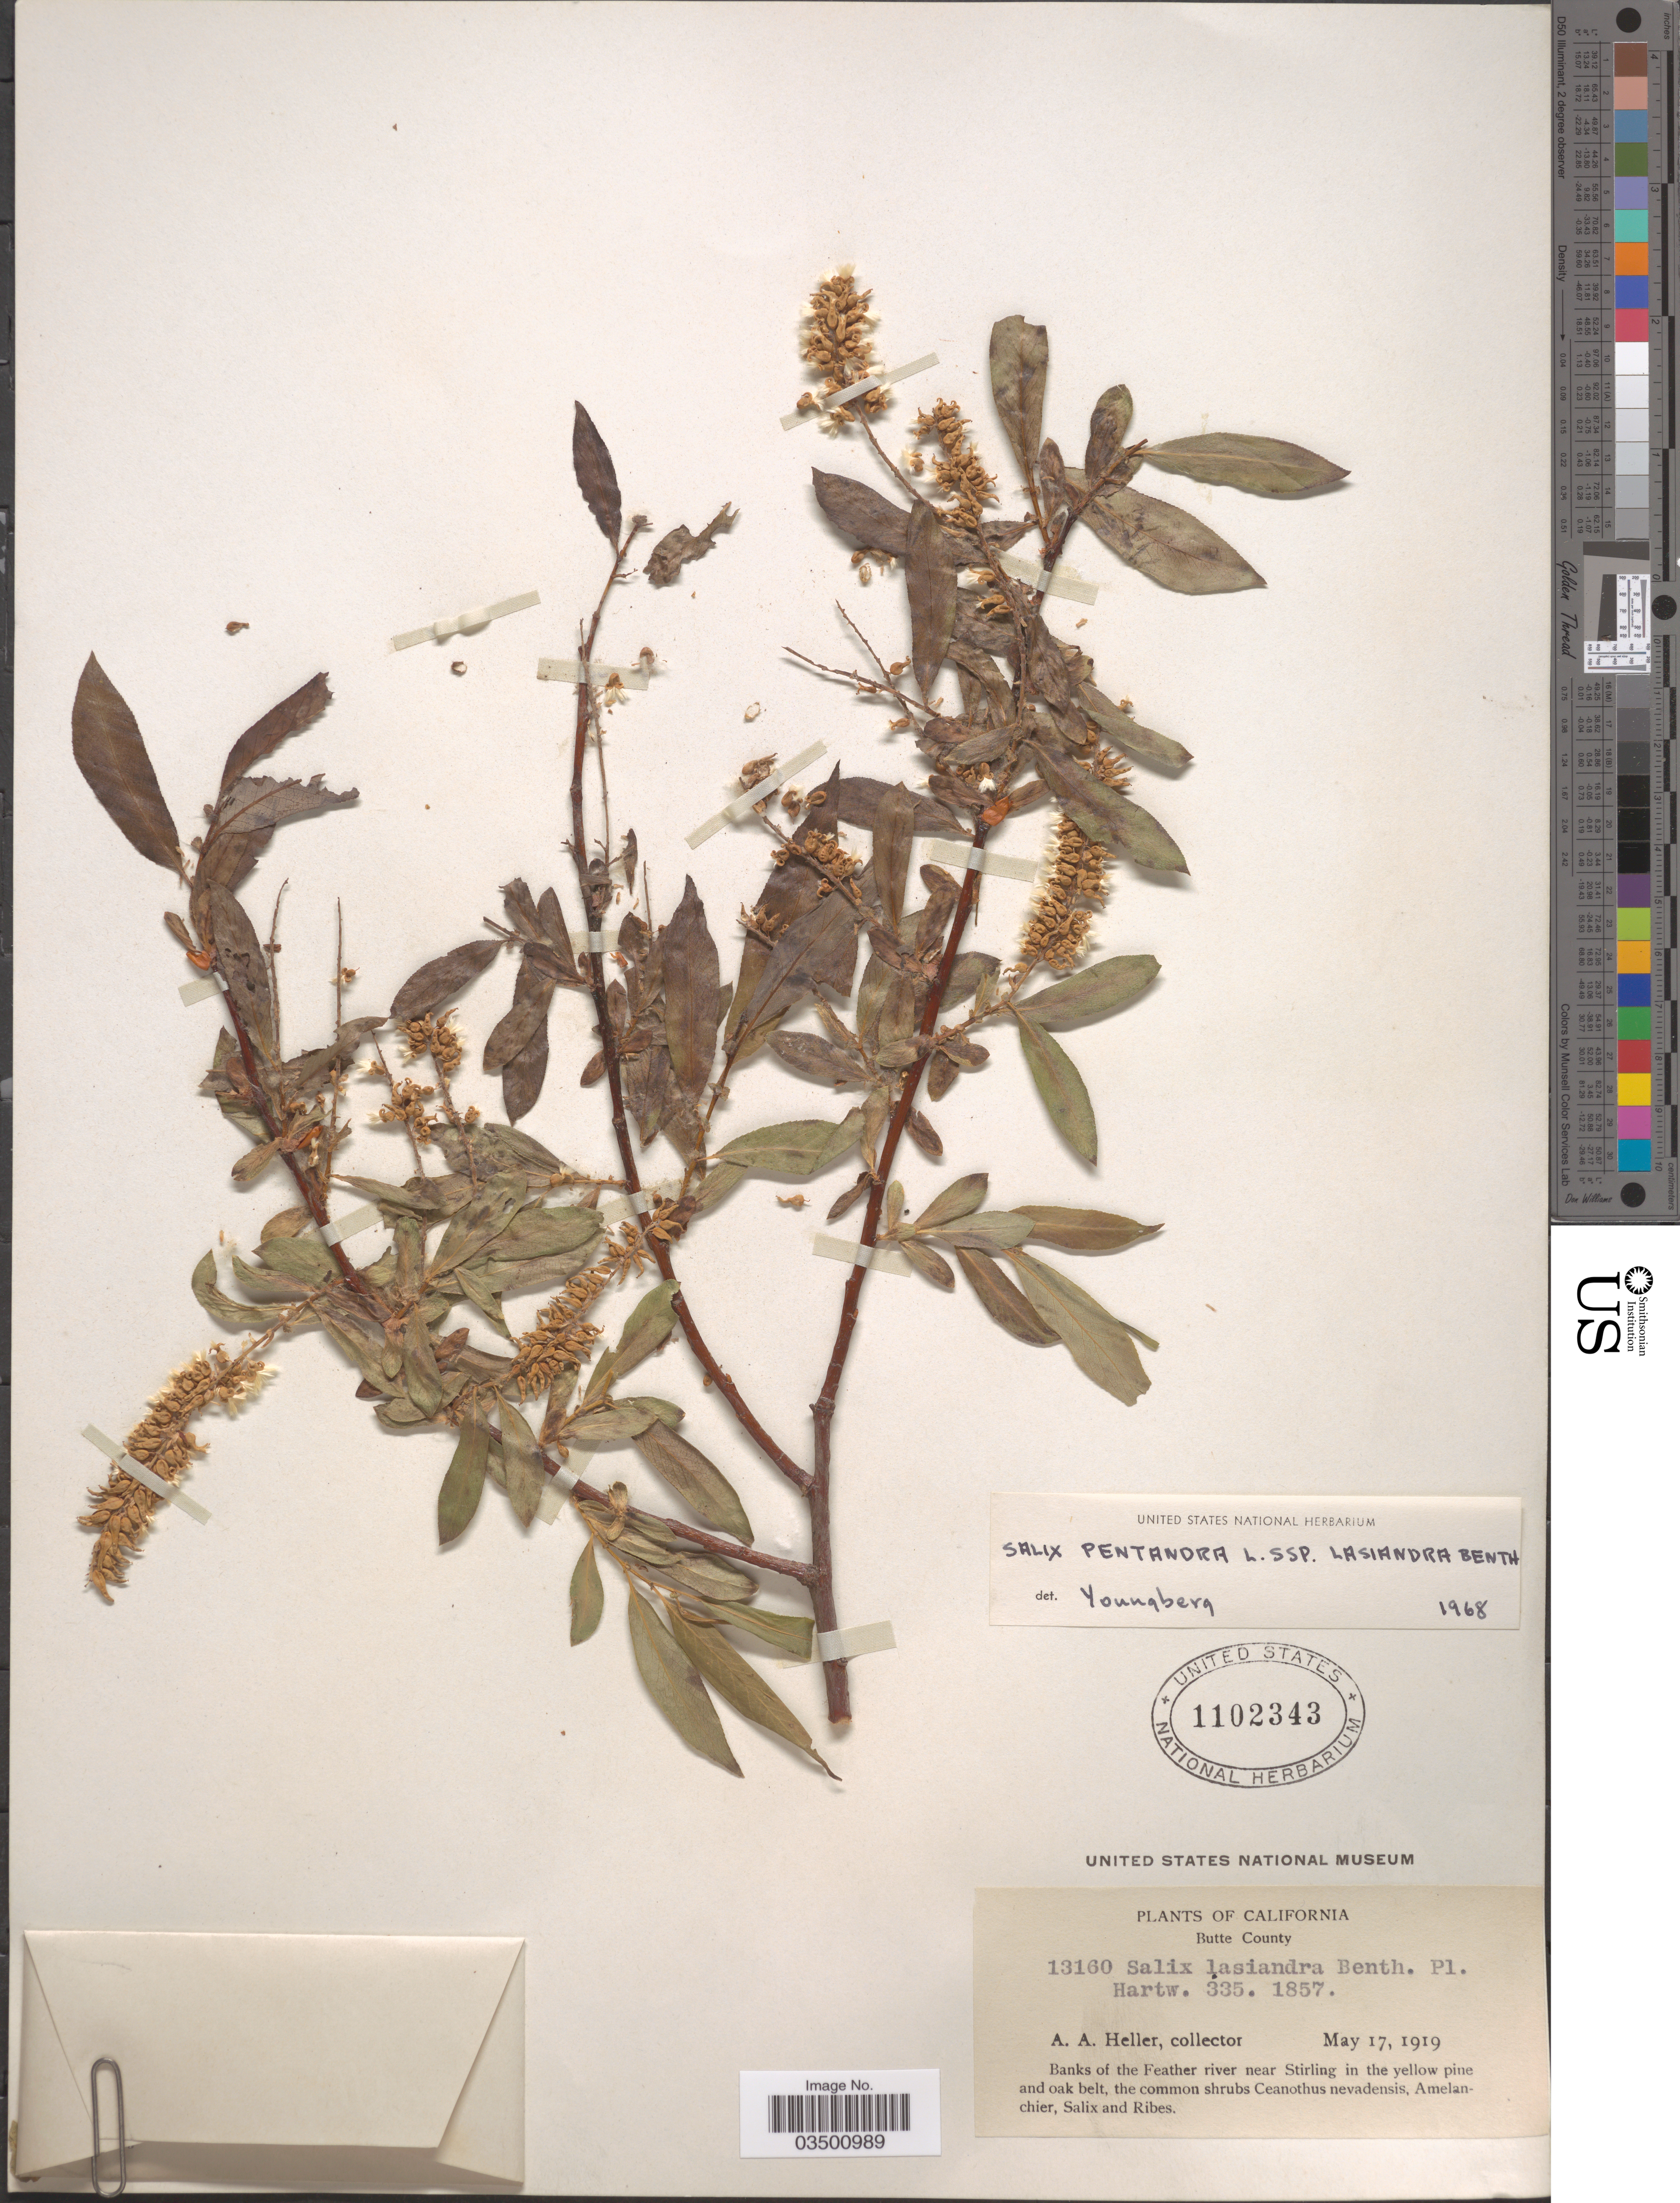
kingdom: Plantae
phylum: Tracheophyta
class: Magnoliopsida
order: Malpighiales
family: Salicaceae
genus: Salix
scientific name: Salix lasiandra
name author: Benth.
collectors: A. A. Heller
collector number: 13160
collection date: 1919-05-17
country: United States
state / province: California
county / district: Butte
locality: Butte County. Banks of the Feather river near Stirling.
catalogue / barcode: US 1102343